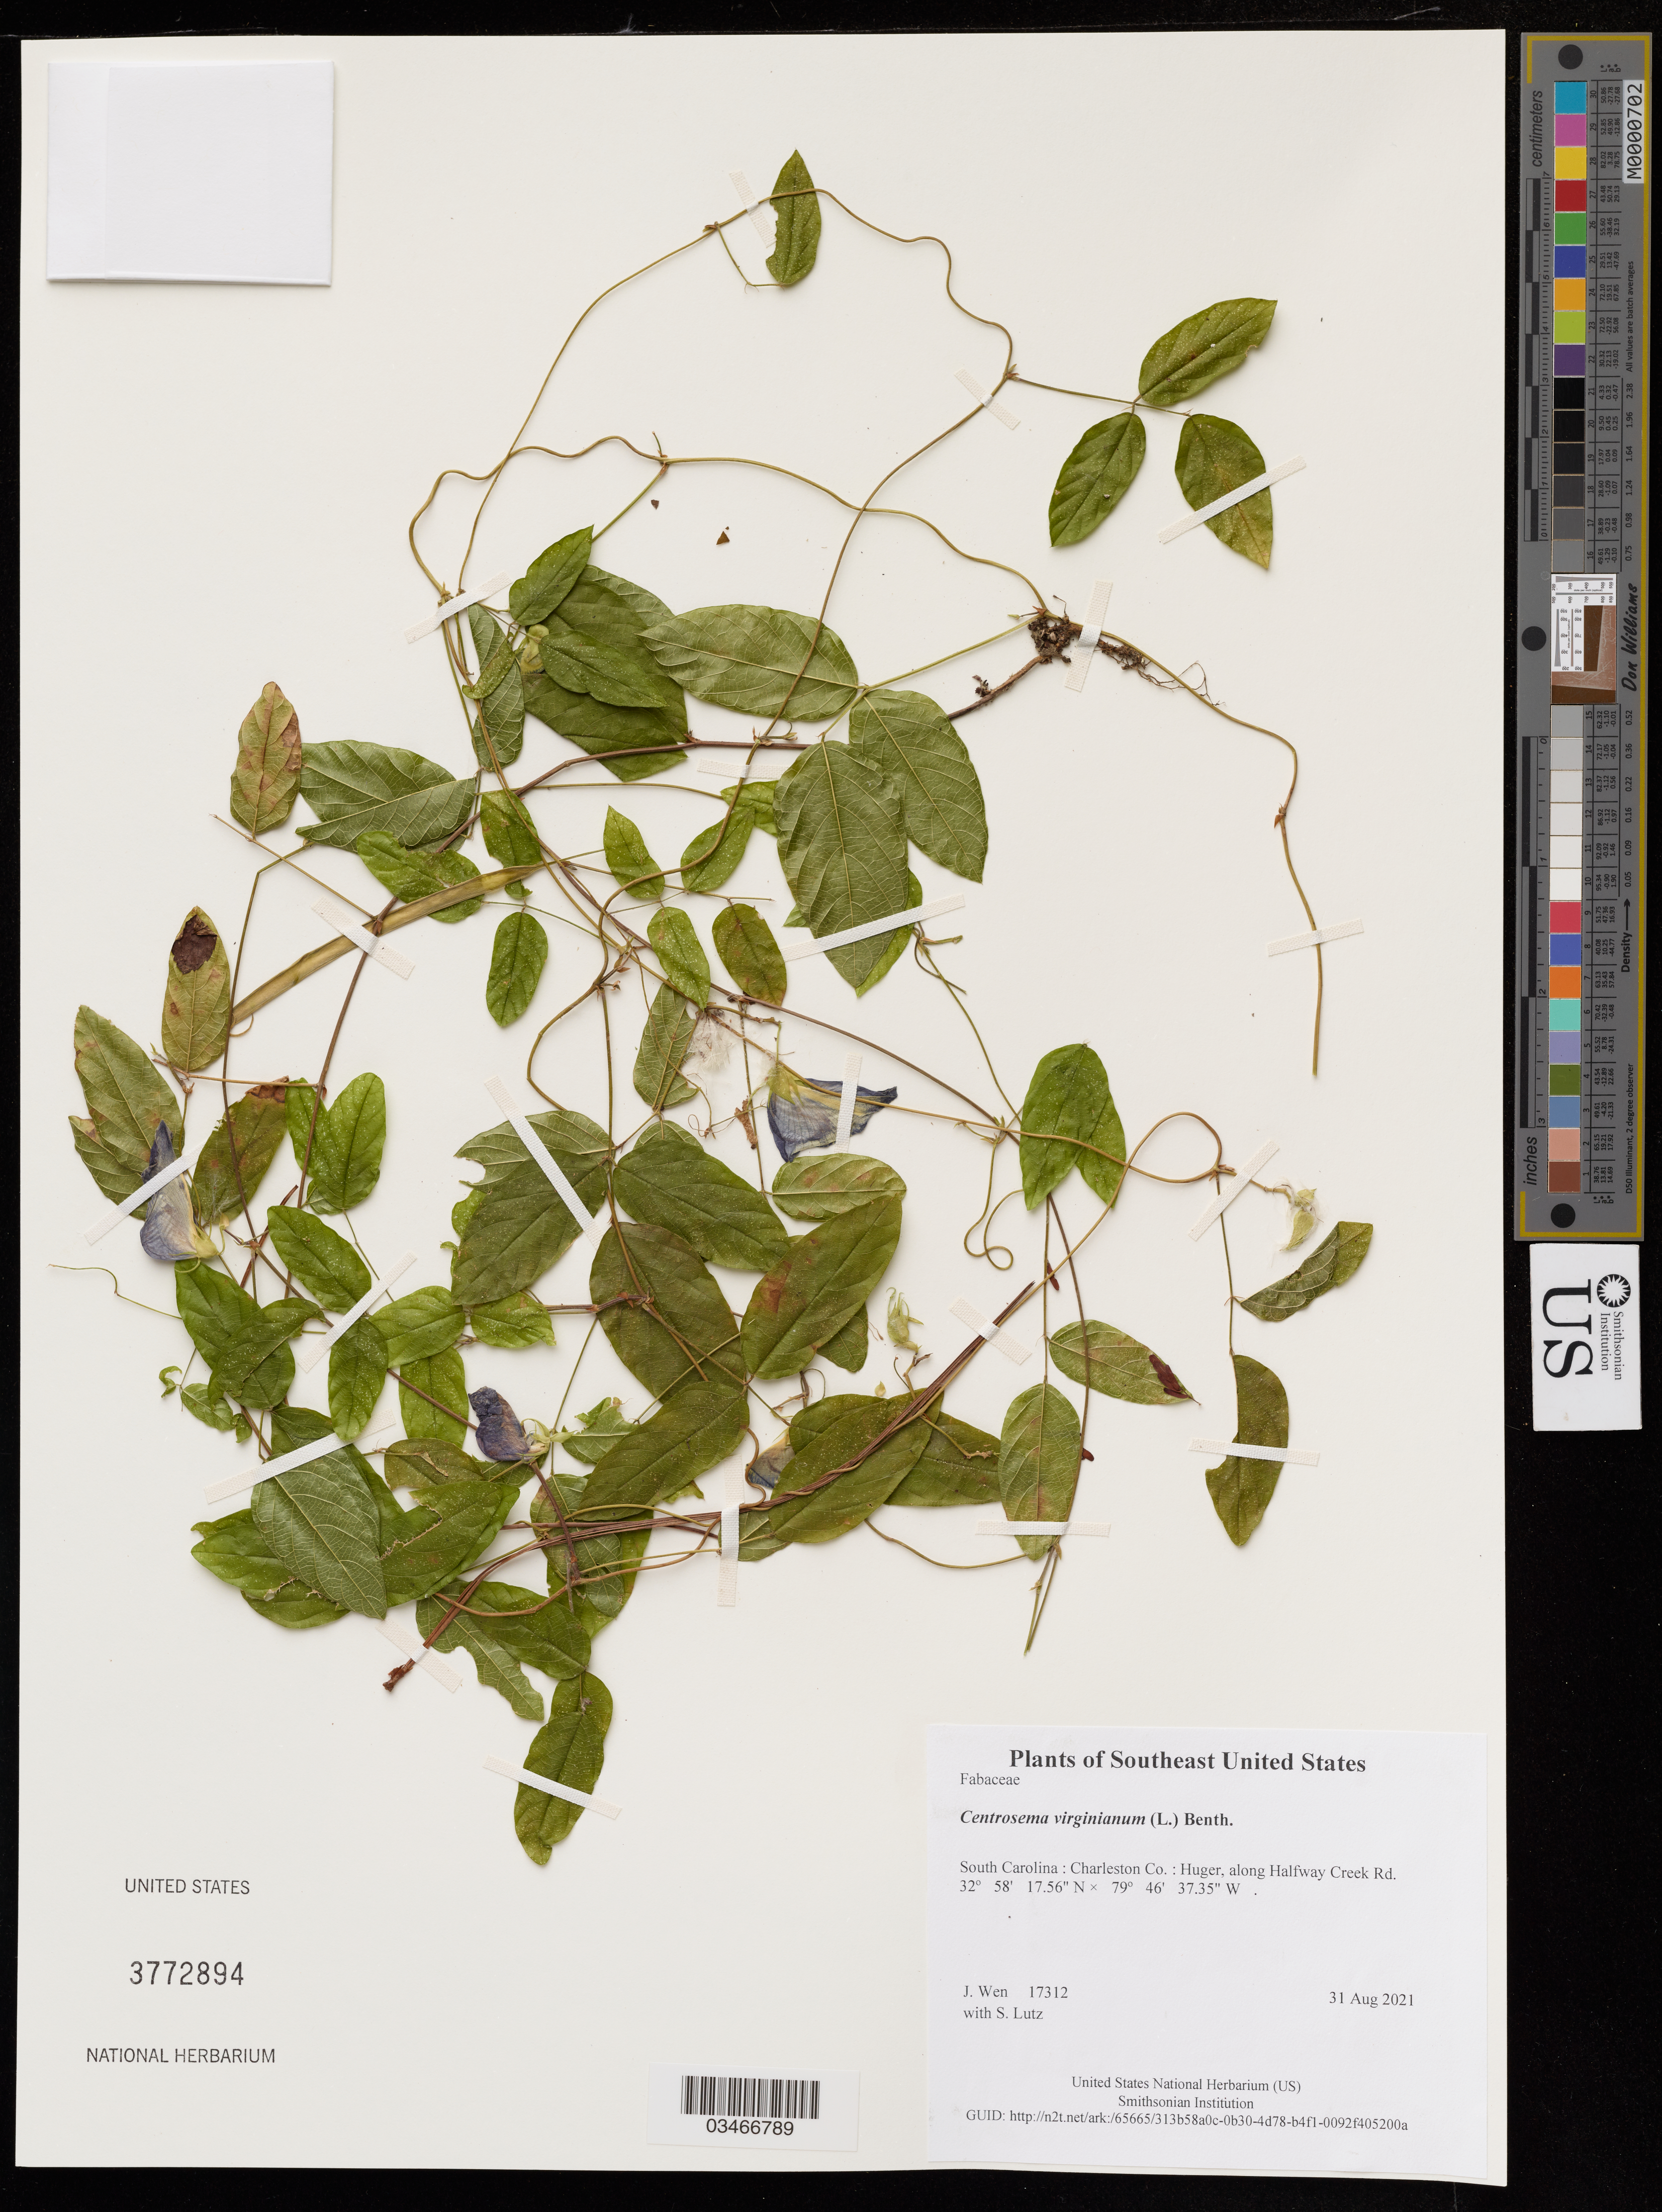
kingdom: Plantae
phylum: Tracheophyta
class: Magnoliopsida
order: Fabales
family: Fabaceae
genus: Centrosema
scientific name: Centrosema virginianum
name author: (L.) Benth.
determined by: Wen, Jun, (BOT), Smithsonian Institution - National Museum of Natural History (UNITED STATES)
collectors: J. Wen & S. Lutz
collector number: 17312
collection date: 2021-08-31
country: United States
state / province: South Carolina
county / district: Charleston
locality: Huger, along Halfway Creek Rd.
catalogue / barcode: US 3772894